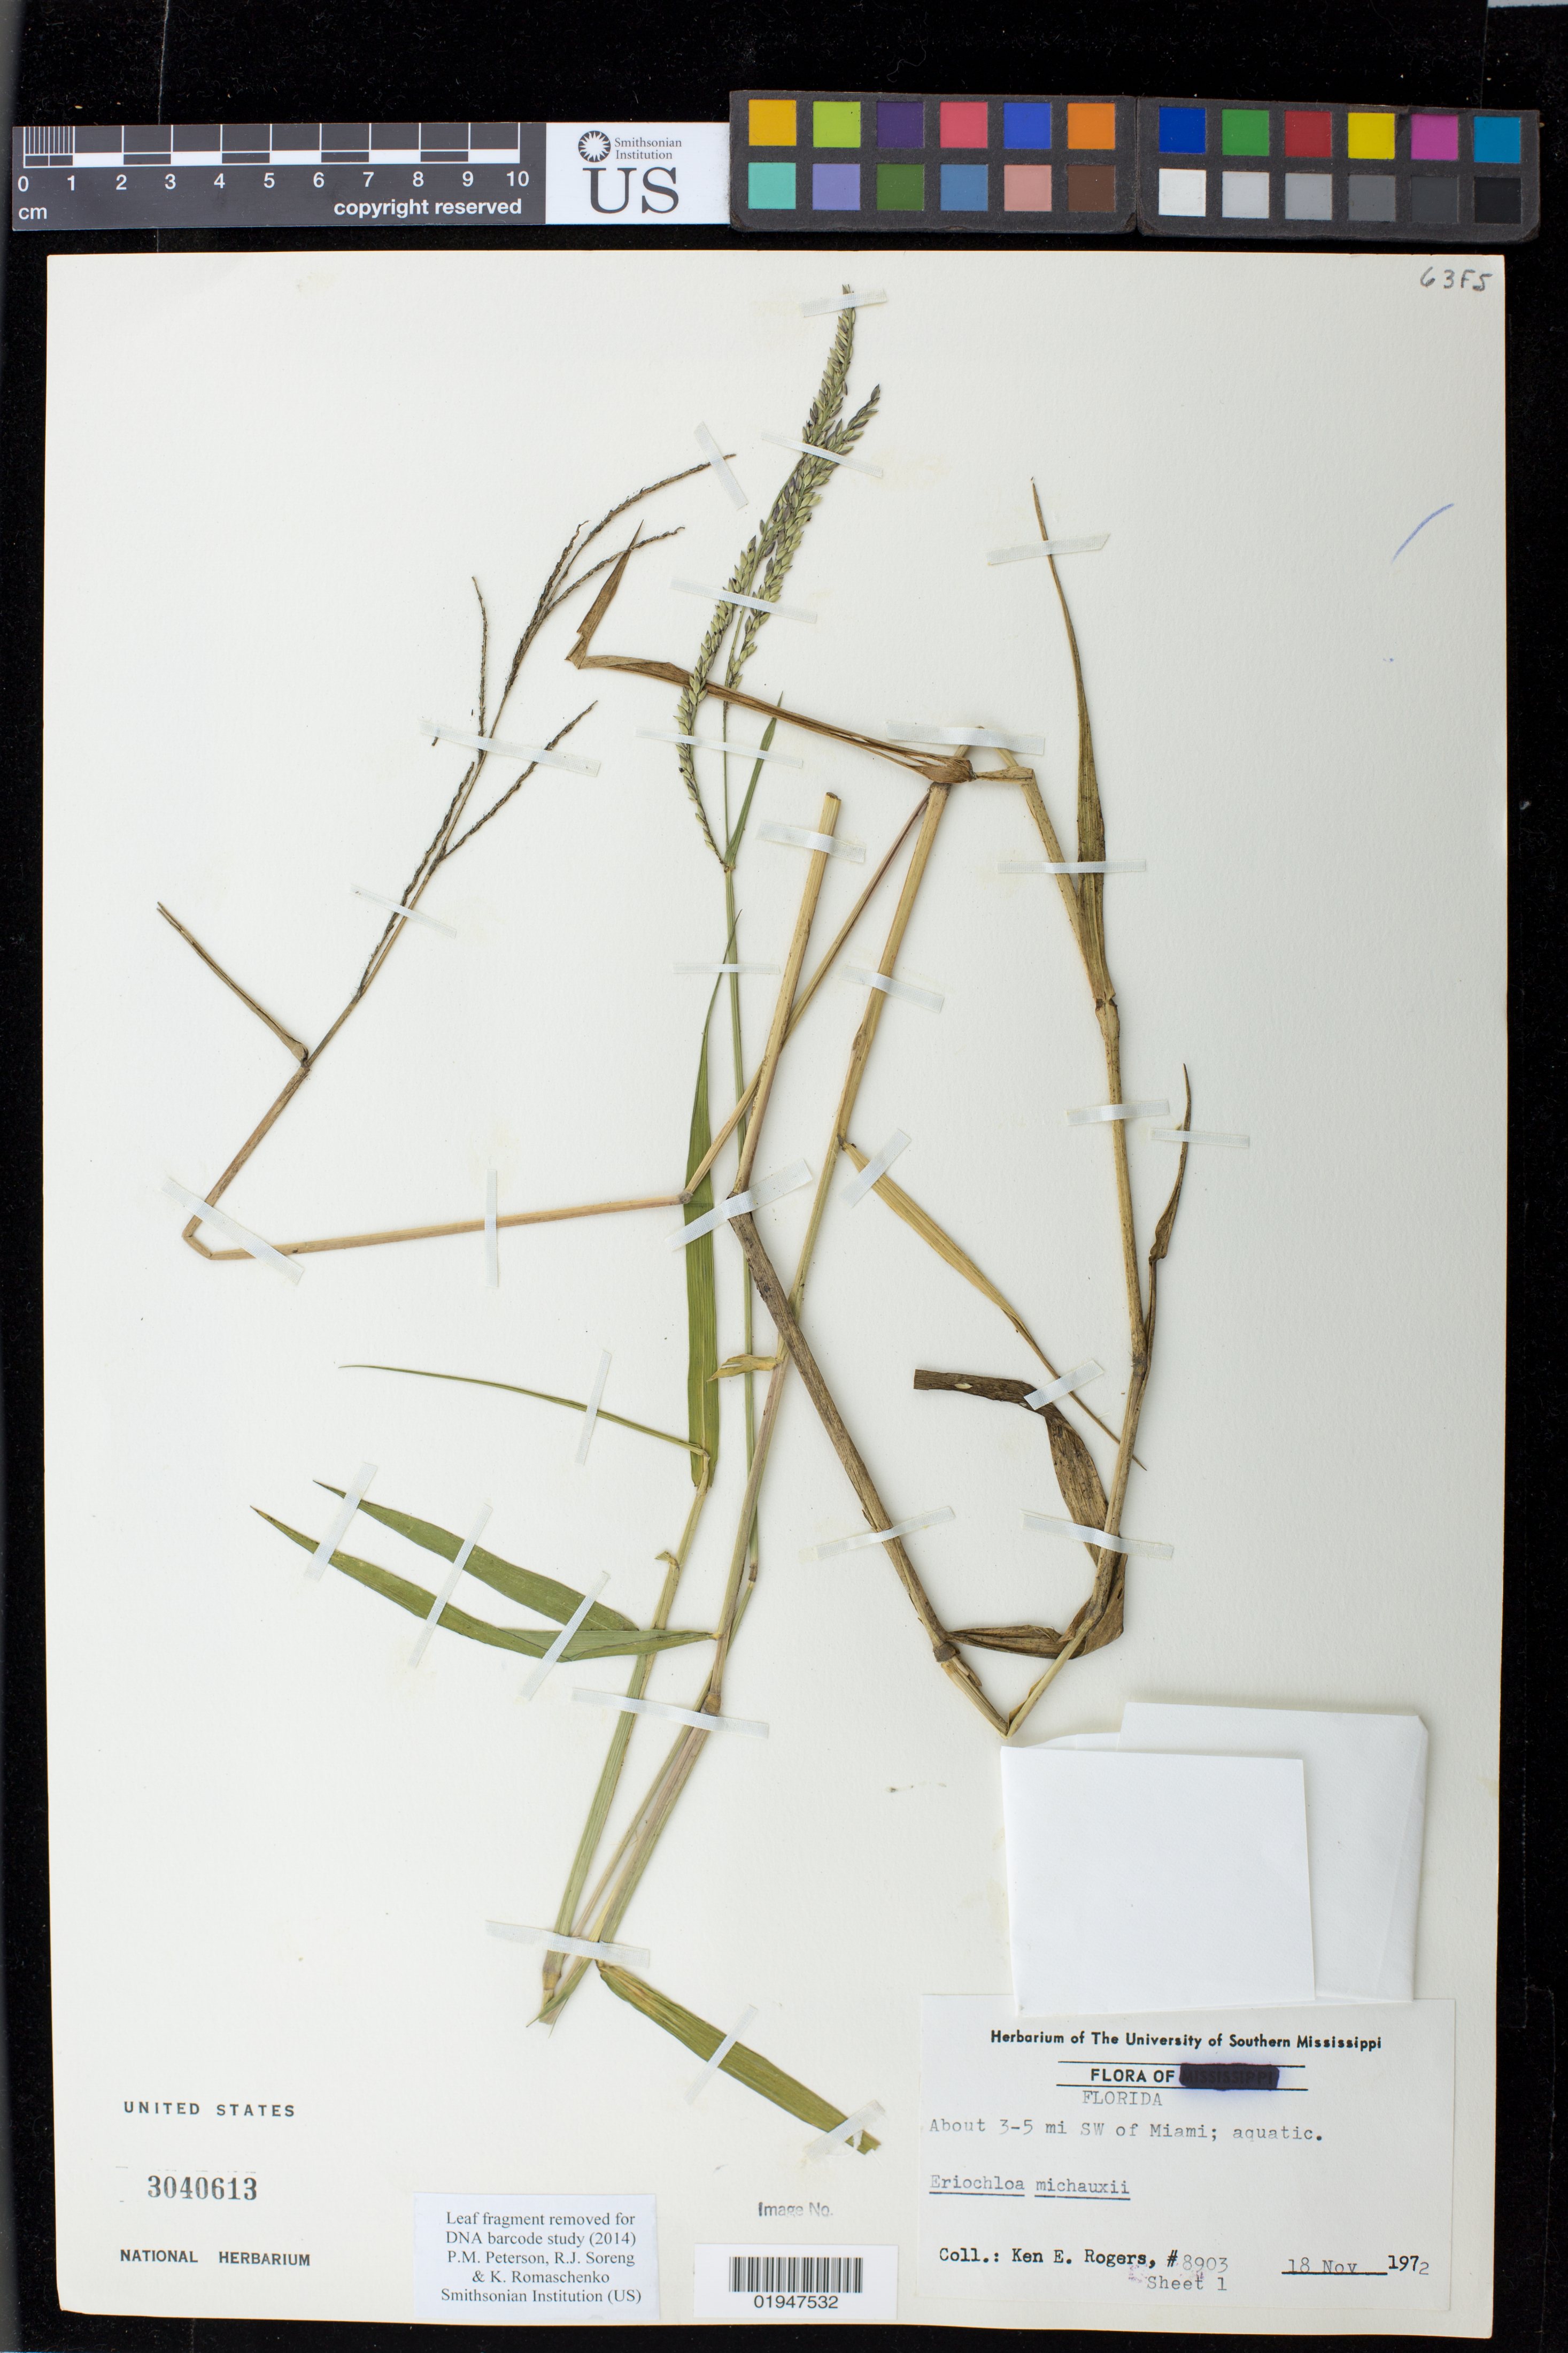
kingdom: Plantae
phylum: Tracheophyta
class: Liliopsida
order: Poales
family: Poaceae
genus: Eriochloa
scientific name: Eriochloa michauxii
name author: (Poir.) Hitchc.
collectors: K. Rogers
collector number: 8903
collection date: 1972-11-18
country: United States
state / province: Florida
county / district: Miami-Dade County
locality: About 3-5 mi SW of Miami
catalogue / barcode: US 3040613